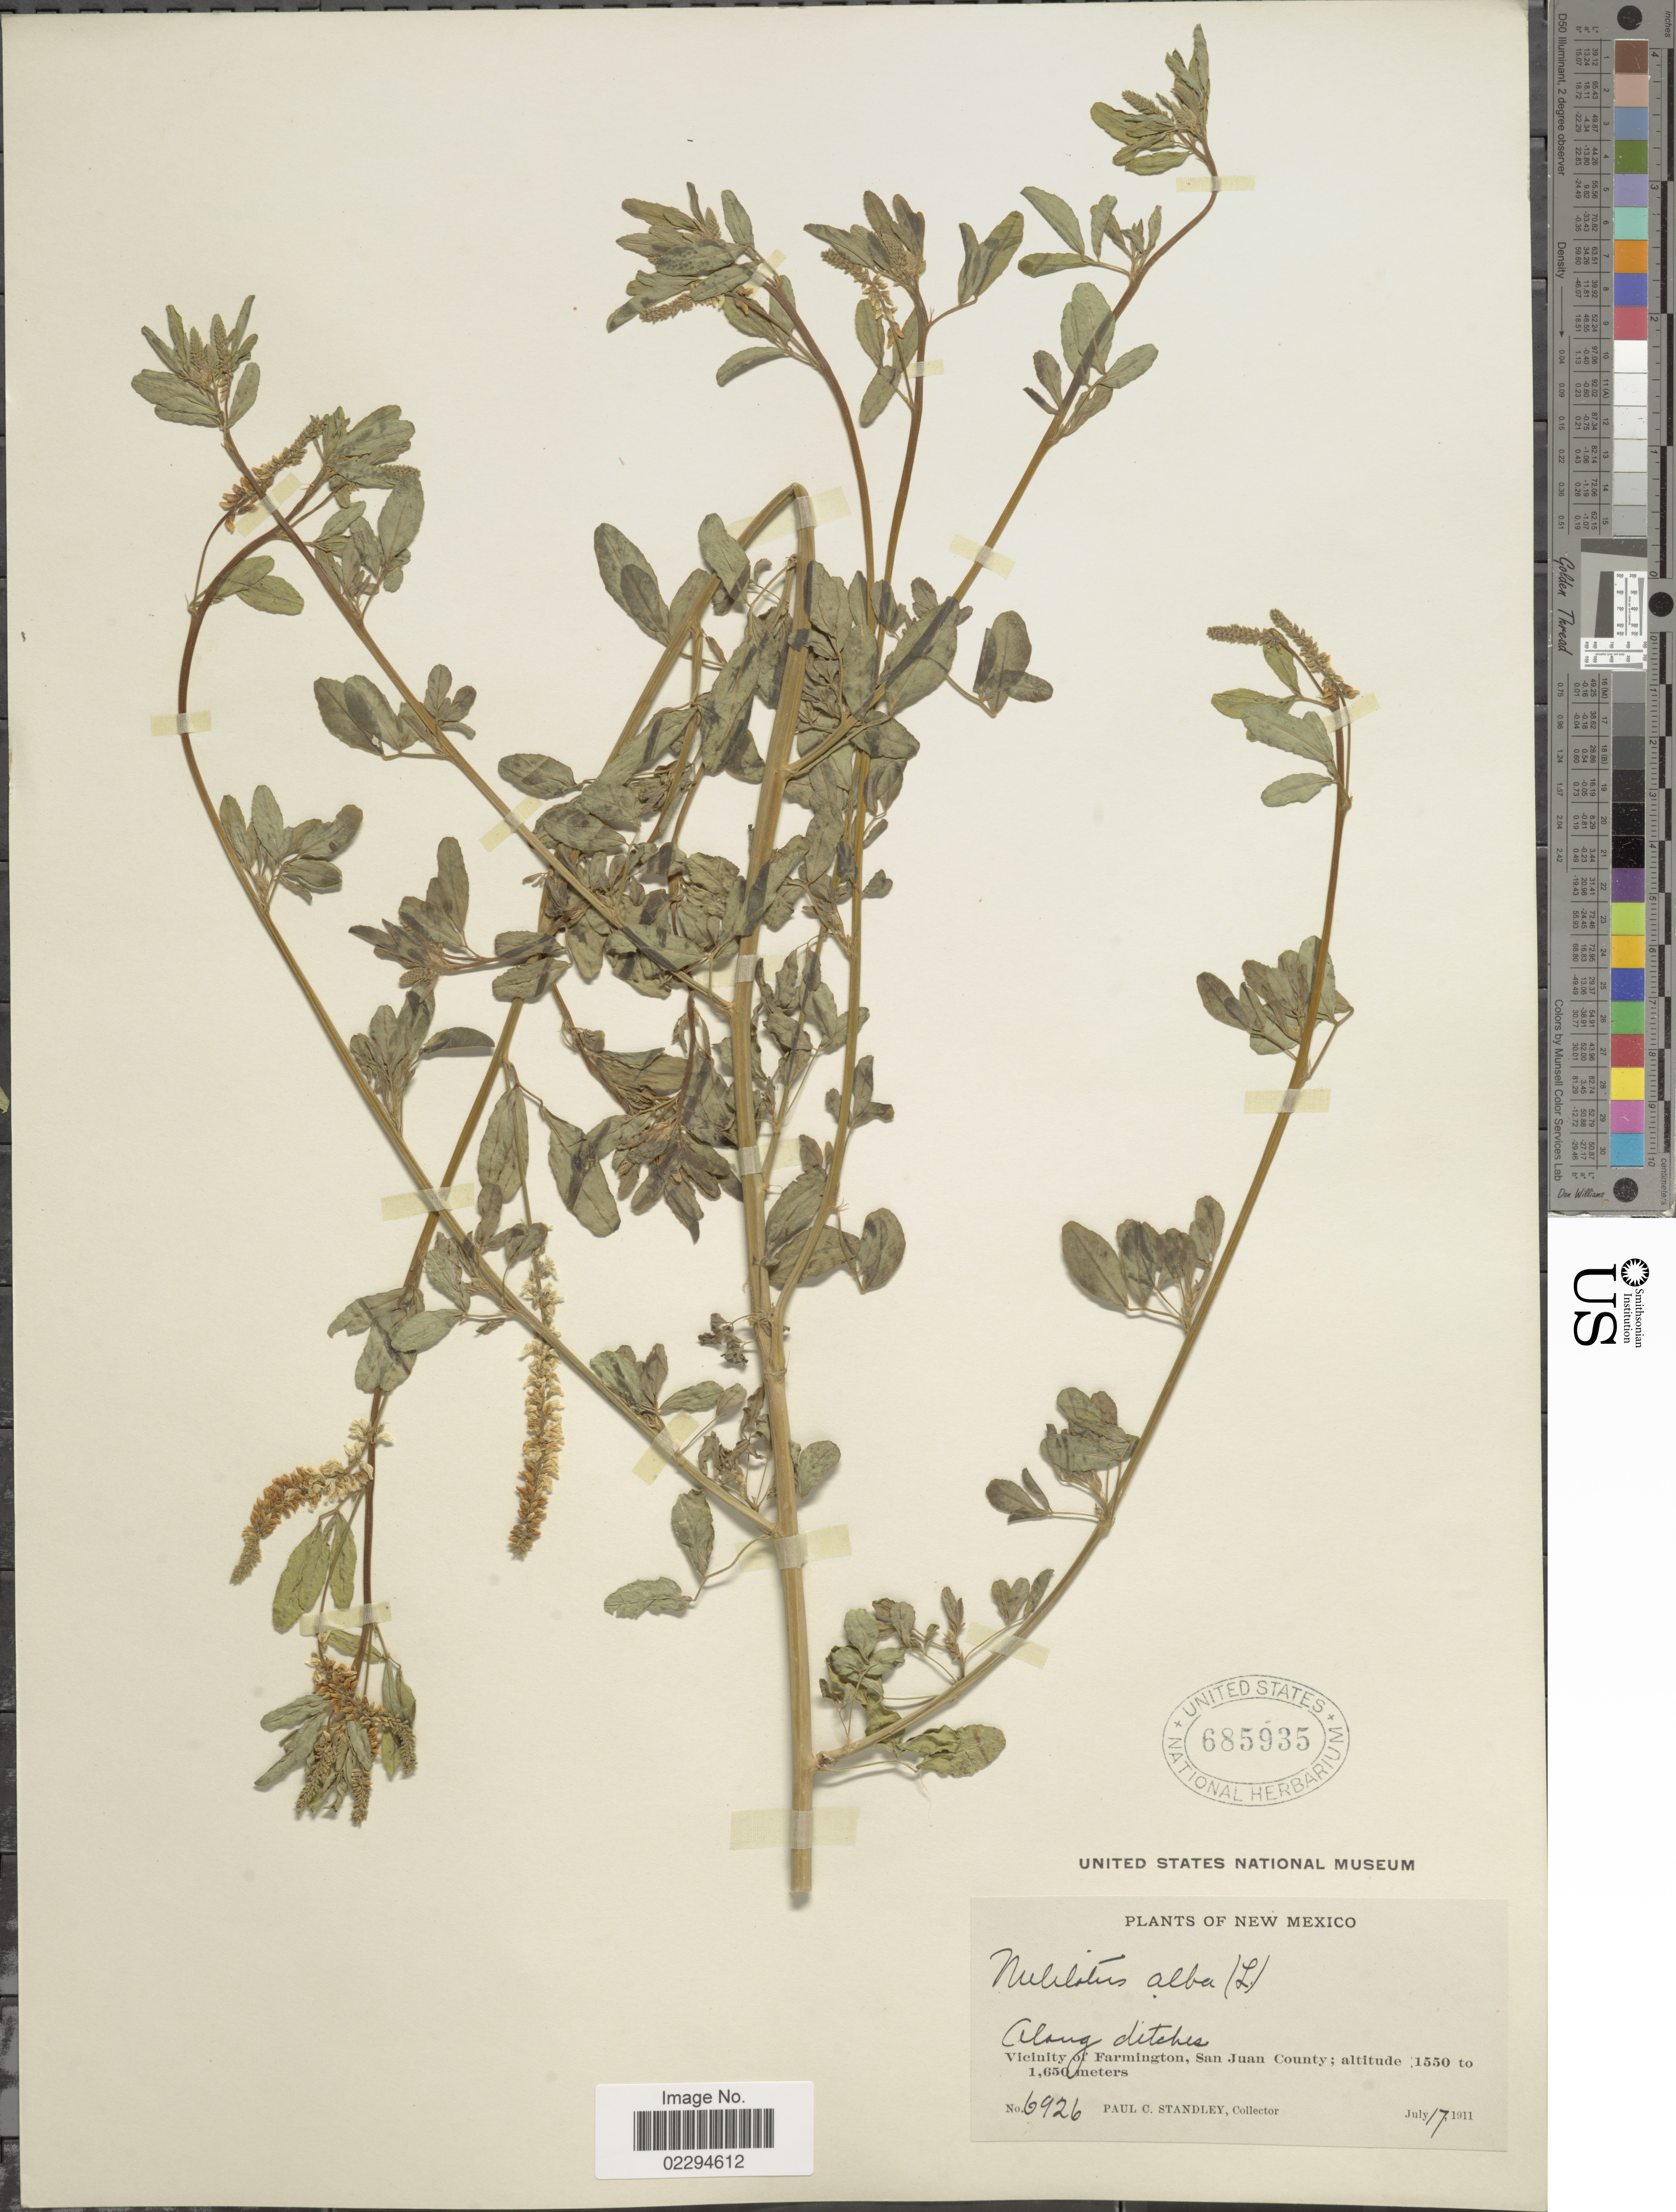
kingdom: Plantae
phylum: Tracheophyta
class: Magnoliopsida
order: Fabales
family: Fabaceae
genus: Melilotus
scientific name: Melilotus albus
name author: Medik.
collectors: P. C. Standley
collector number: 6926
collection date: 1911-07-17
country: United States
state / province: New Mexico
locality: Vicinity of Farmington, San Juan County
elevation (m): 1550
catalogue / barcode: US 685935